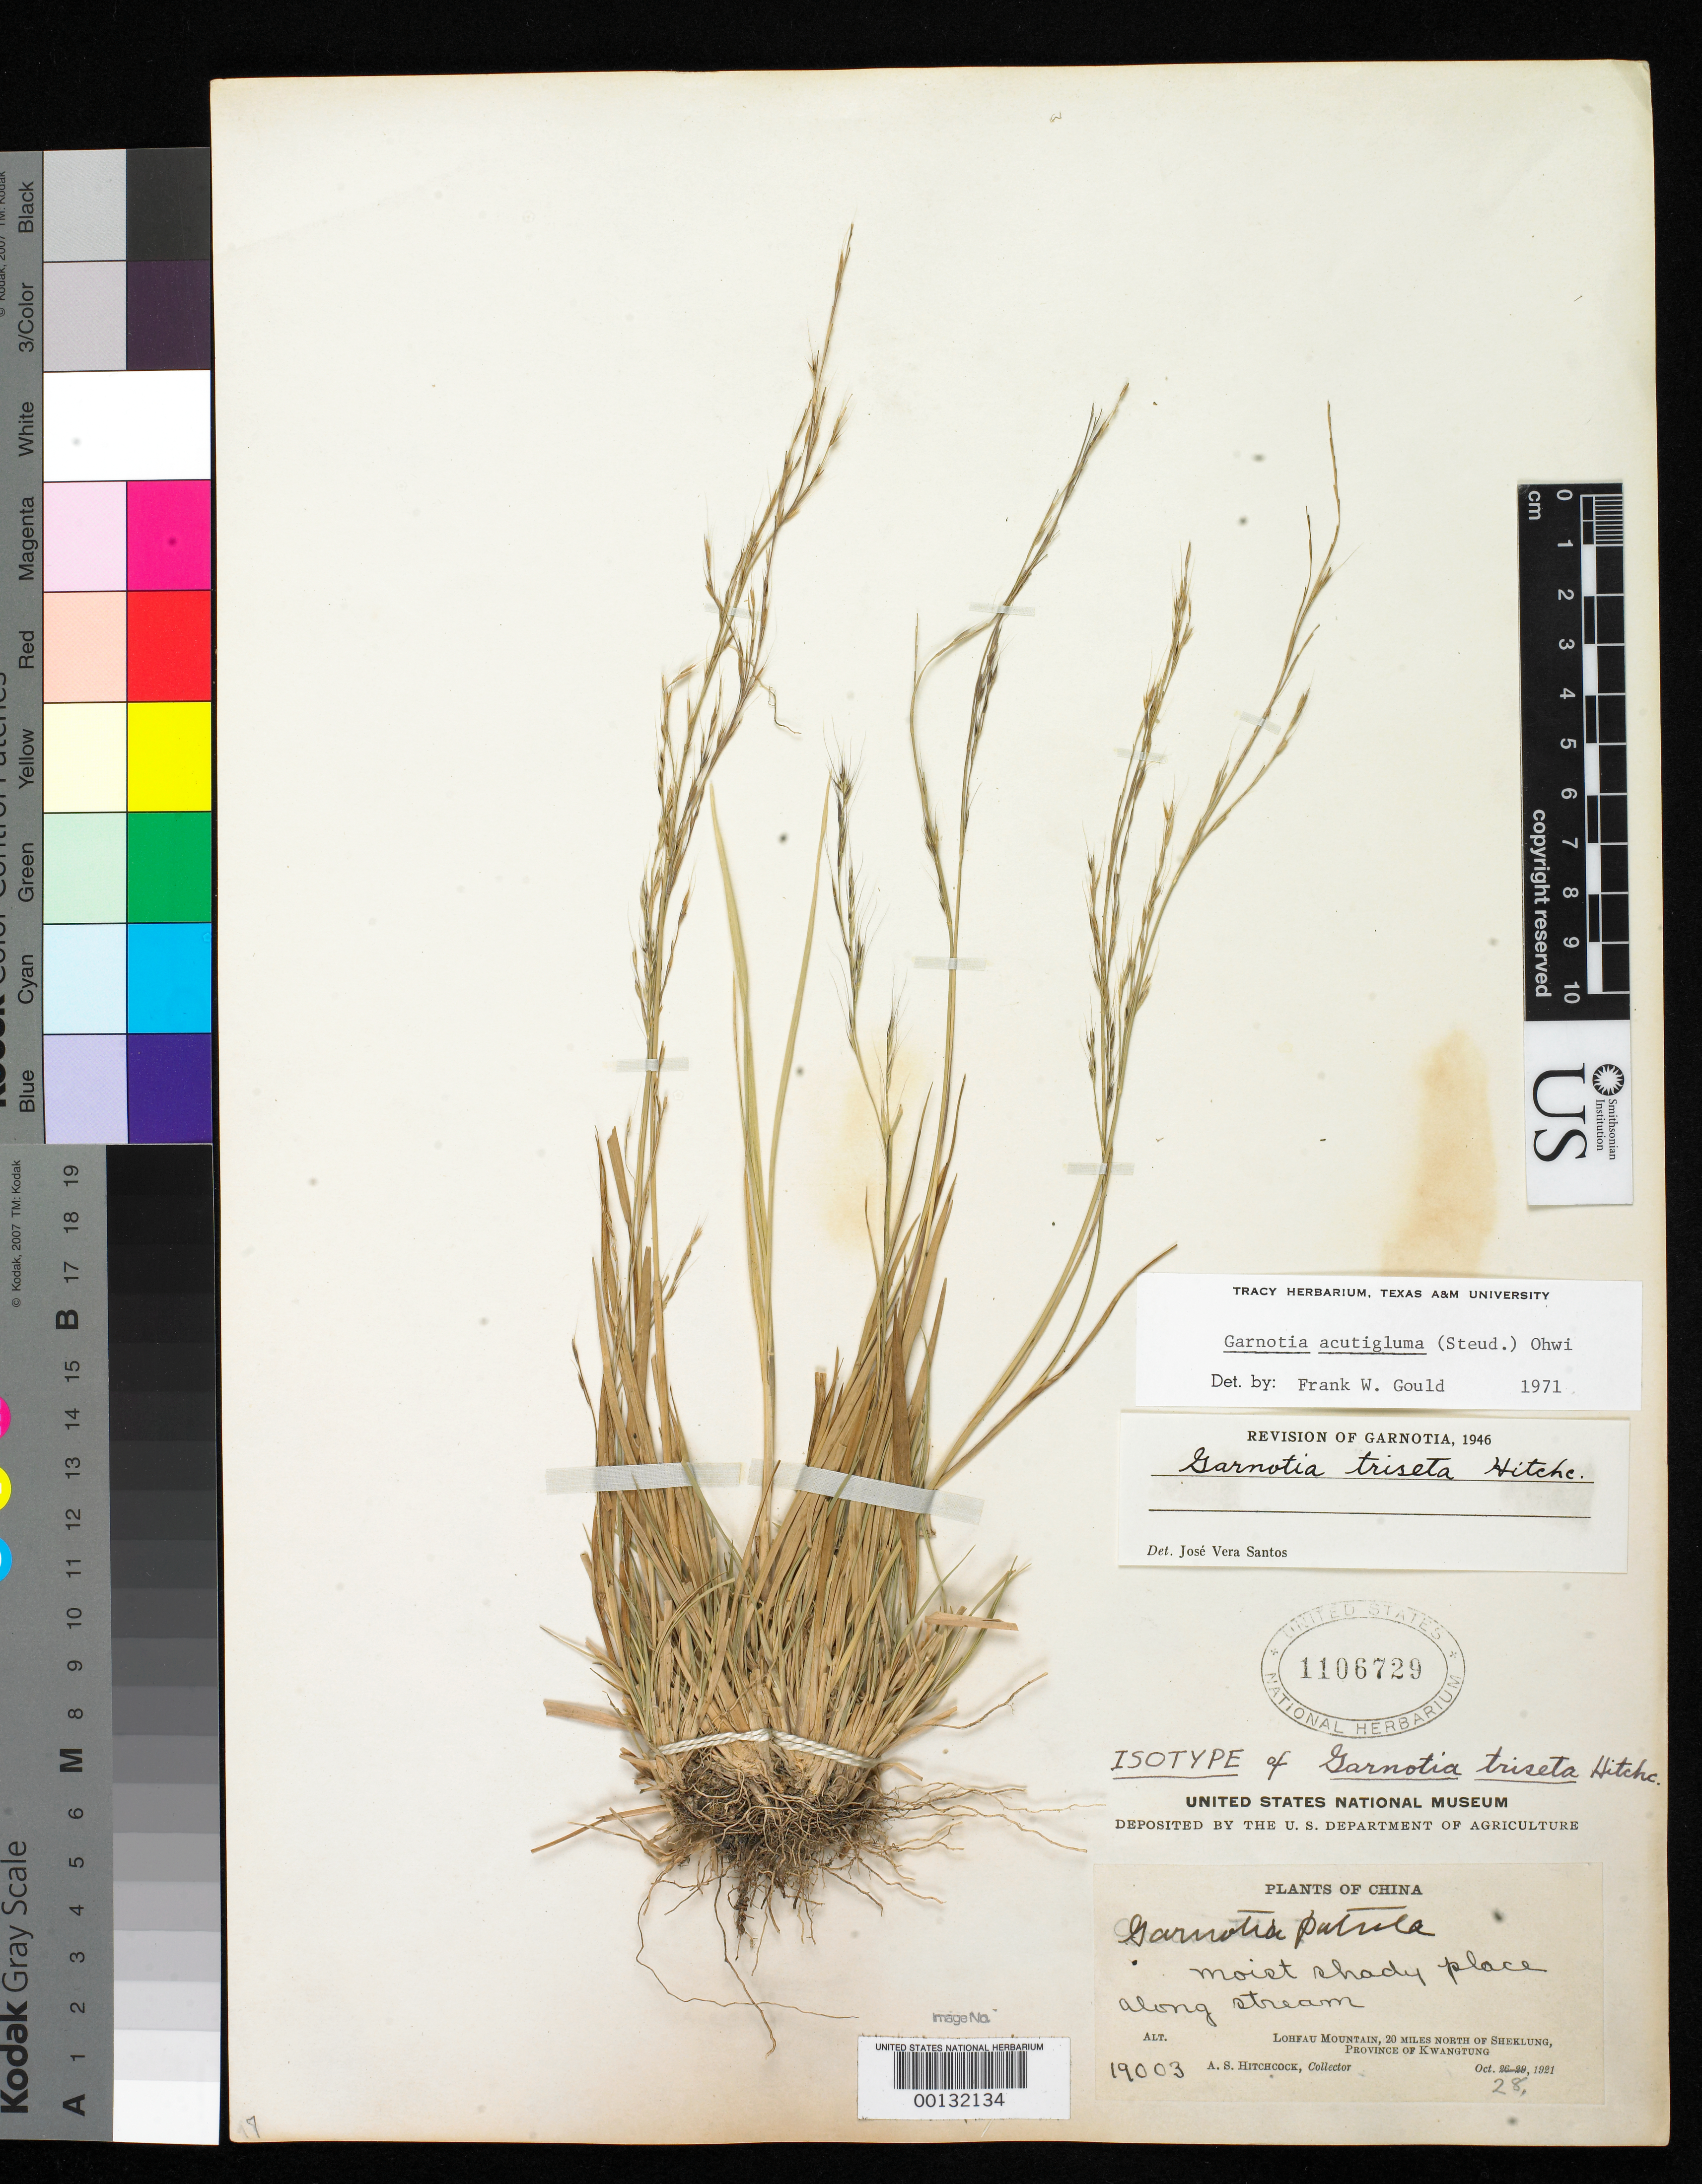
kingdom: Plantae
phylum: Tracheophyta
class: Liliopsida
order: Poales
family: Poaceae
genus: Garnotia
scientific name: Garnotia triseta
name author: Hitchc.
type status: Isotype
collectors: A. S. Hitchcock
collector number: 19003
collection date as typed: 28 Oct 1921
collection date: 1921-10-28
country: China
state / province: Guangdong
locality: Lohfau Mountain.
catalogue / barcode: US 1106729